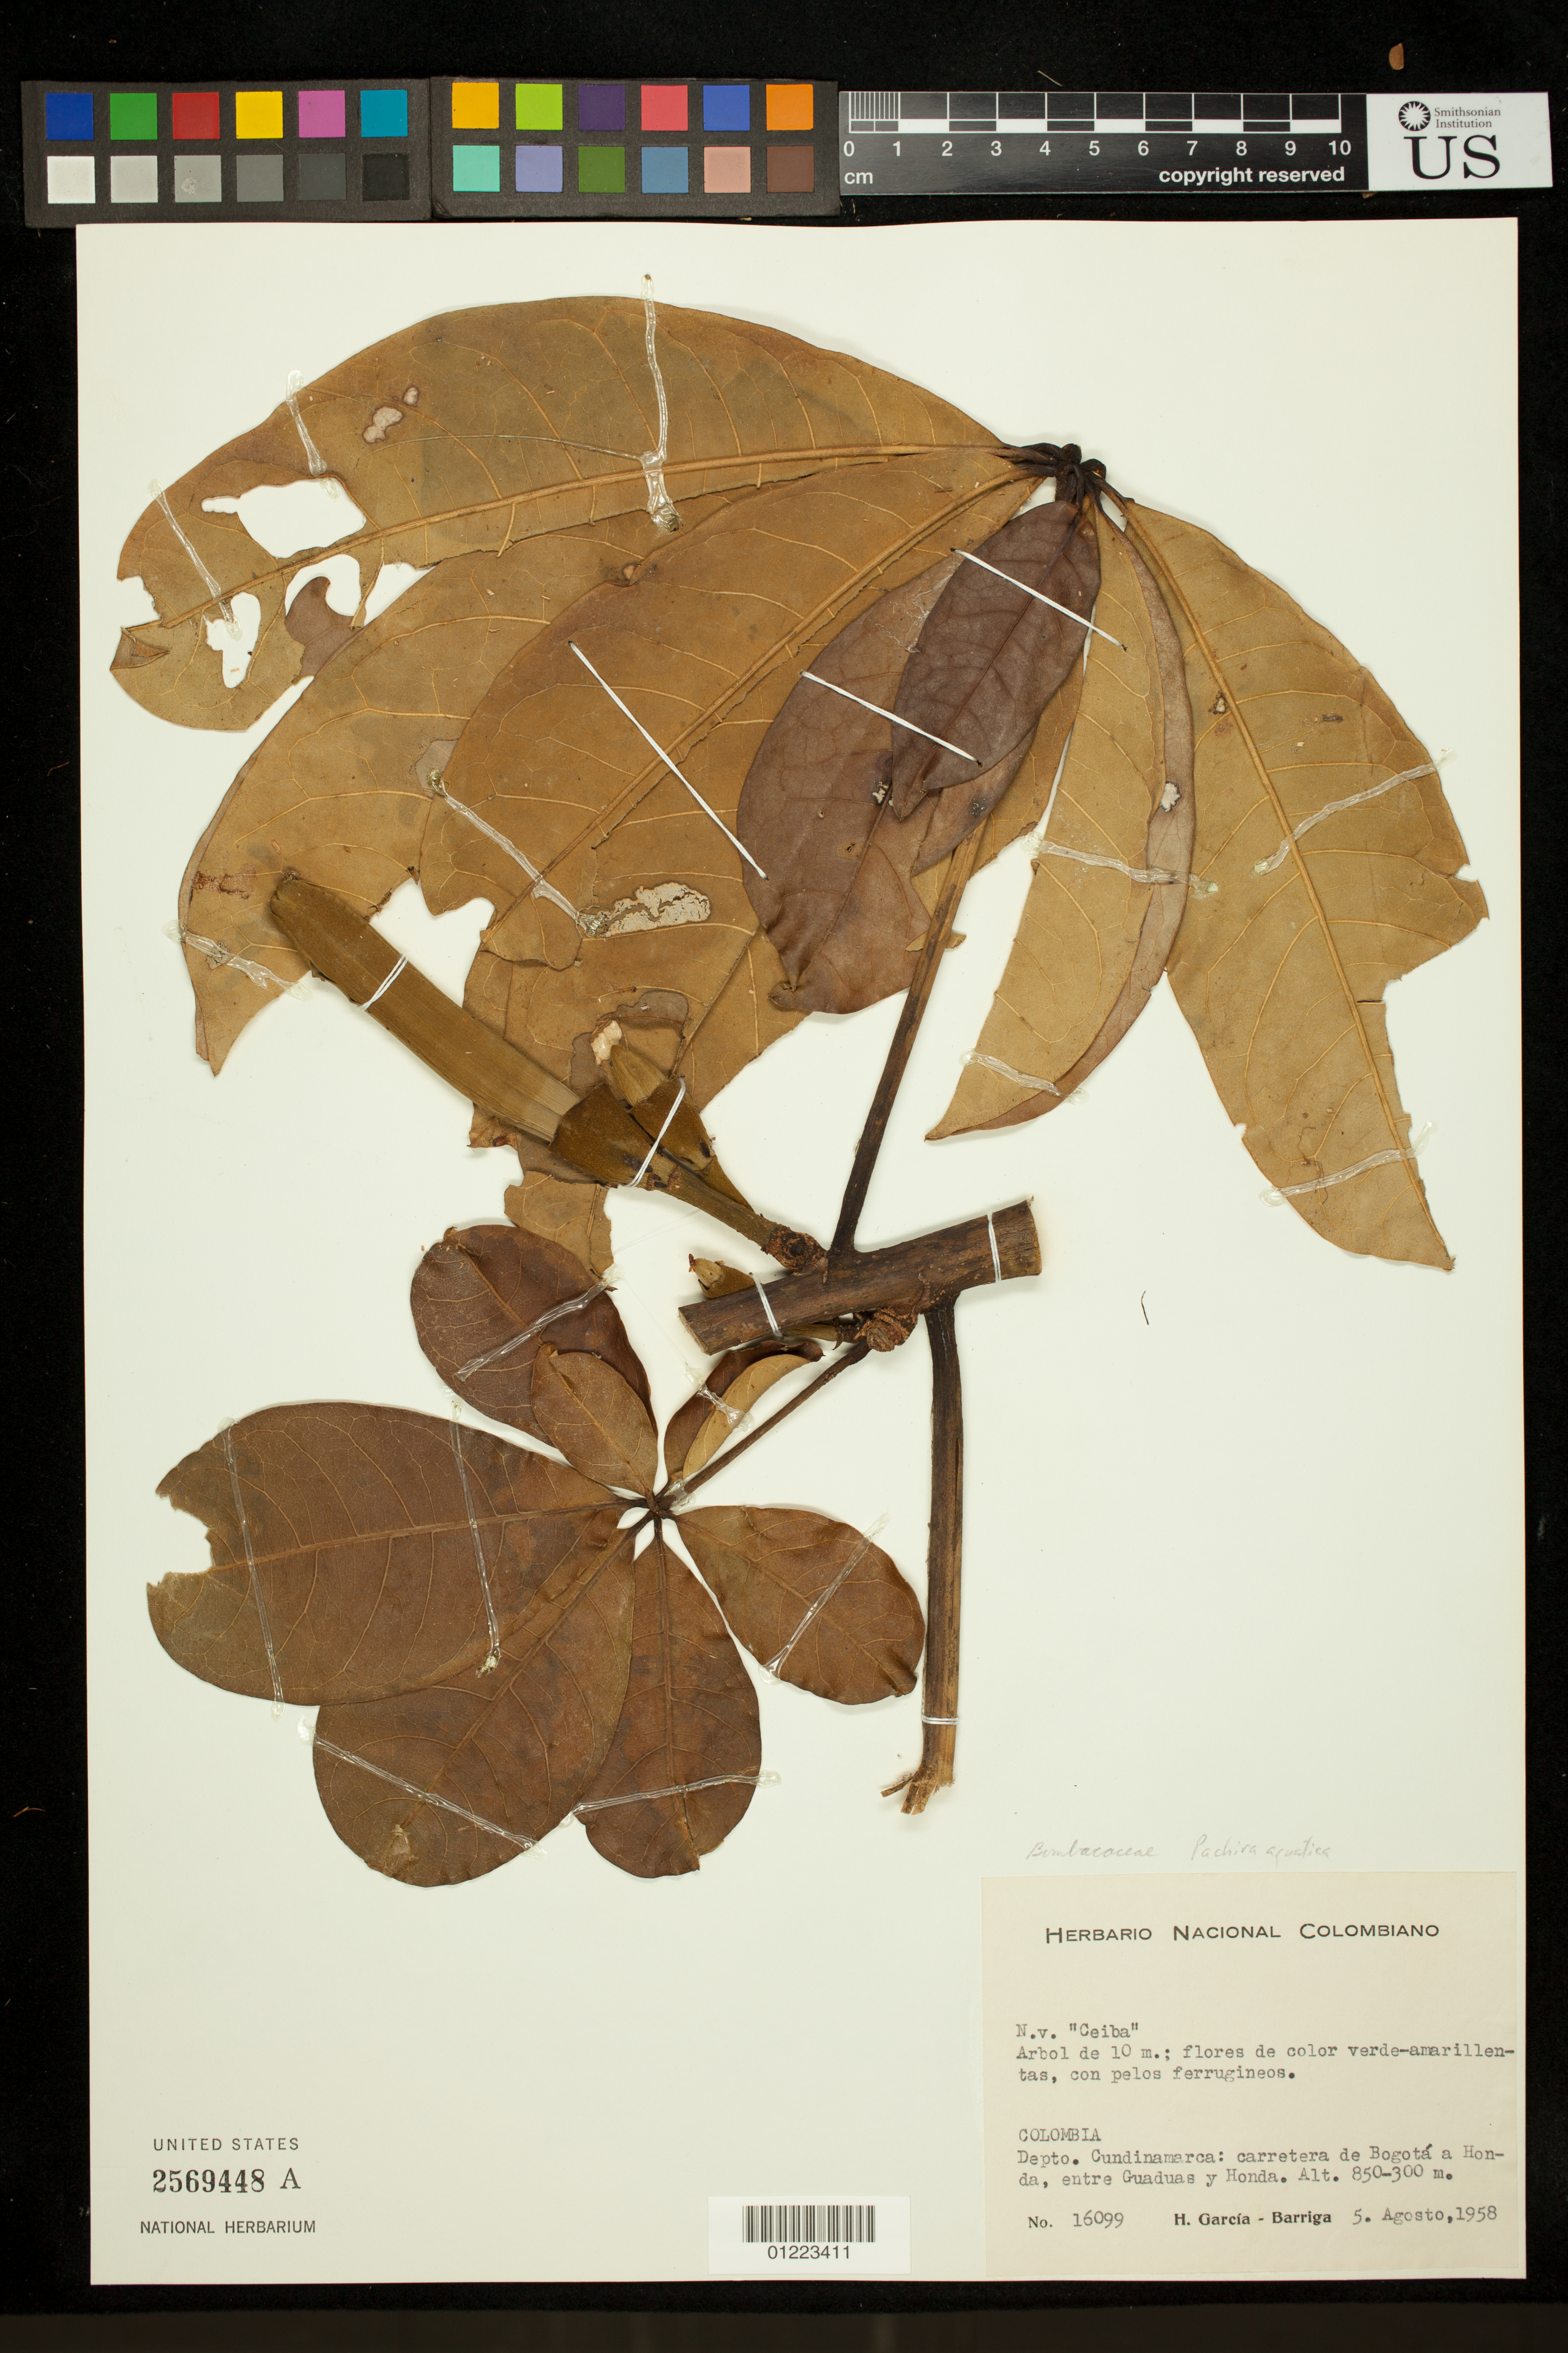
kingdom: Plantae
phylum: Tracheophyta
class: Magnoliopsida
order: Malvales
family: Malvaceae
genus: Pachira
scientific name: Pachira aquatica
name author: Aubl.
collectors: H. García Barriga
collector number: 16099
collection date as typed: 8/5/1958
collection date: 1958-08-05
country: Colombia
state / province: Cundinamarca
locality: Dept. Cundinamarca: Carretera de Bogotá a Honda, entre Guaduas y Honda.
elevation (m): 300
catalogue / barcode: US 2569448A